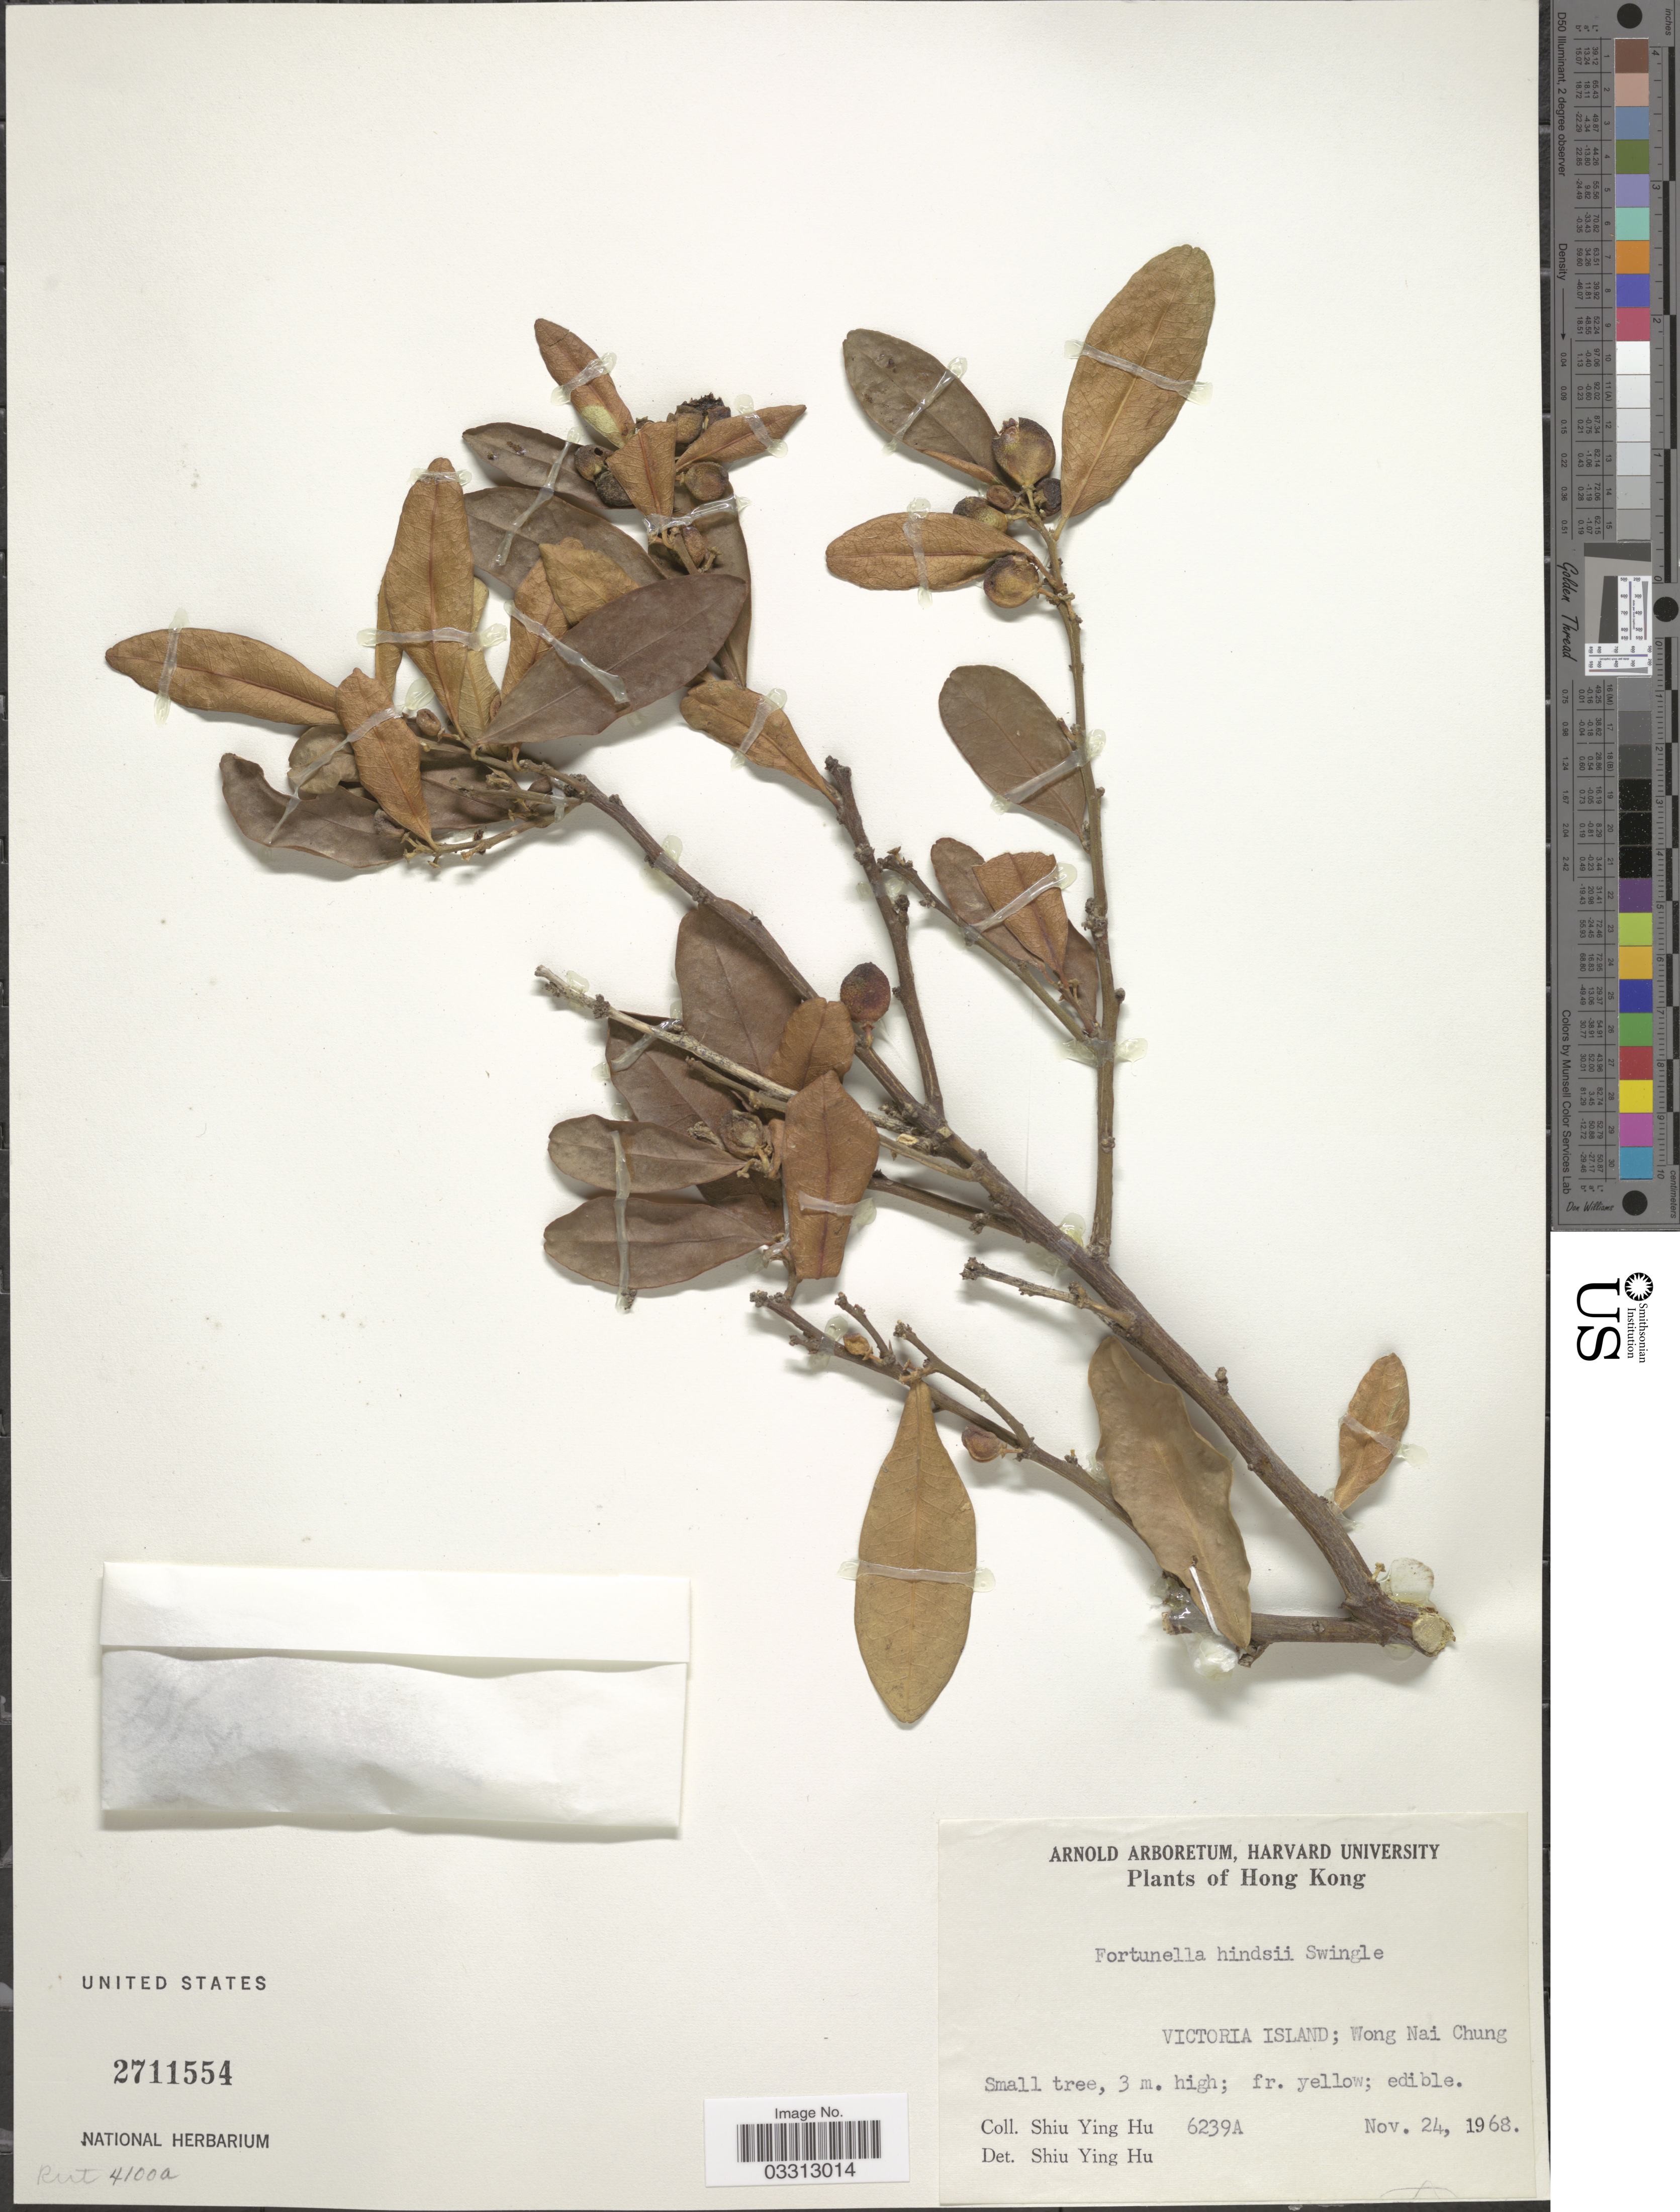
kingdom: Plantae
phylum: Tracheophyta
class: Magnoliopsida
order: Sapindales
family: Rutaceae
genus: Citrus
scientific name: Citrus japonica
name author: Thunb.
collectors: S. Y. Hu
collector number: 6239A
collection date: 1968-11-24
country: China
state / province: Hong Kong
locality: Victoria Island; Wong Nai Chung.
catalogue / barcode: US 2711554